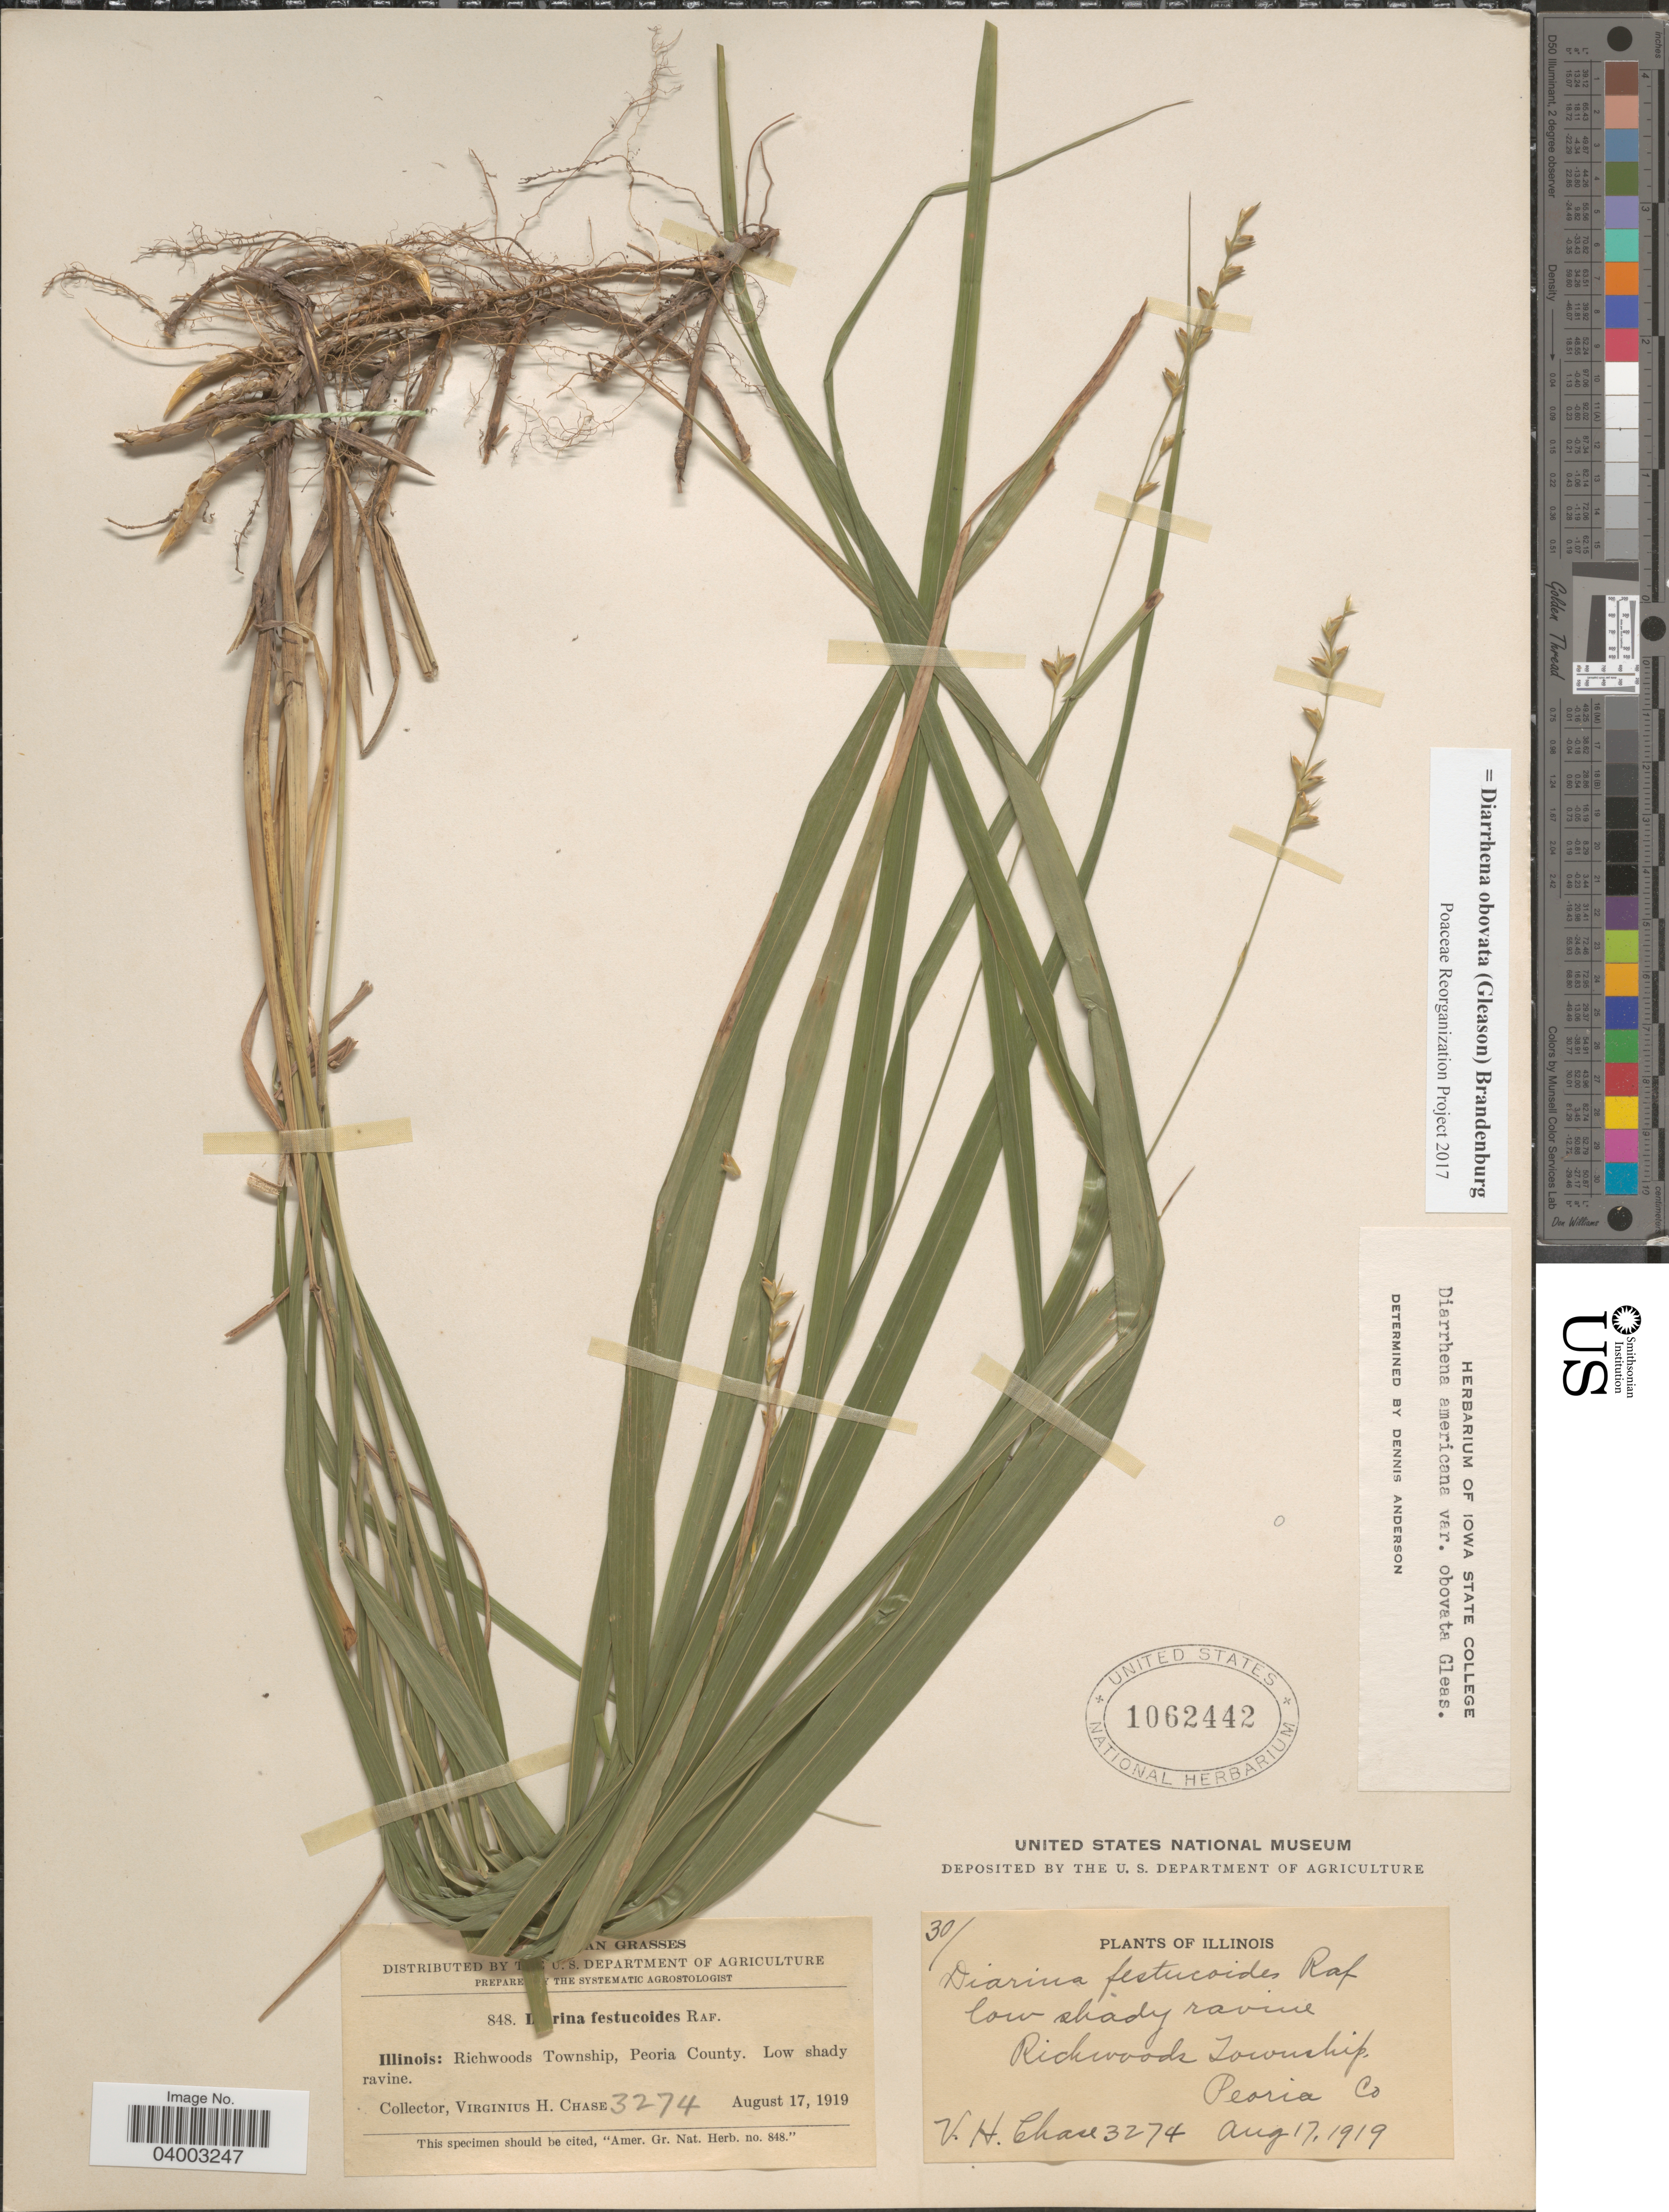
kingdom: Plantae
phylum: Tracheophyta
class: Liliopsida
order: Poales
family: Poaceae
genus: Diarrhena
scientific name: Diarrhena obovata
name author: (Gleason) Brandenburg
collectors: V. H. Chase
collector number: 3274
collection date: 1919-08-17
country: United States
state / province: Illinois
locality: Richwoods Township, Peoria County.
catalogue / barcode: US 1062442